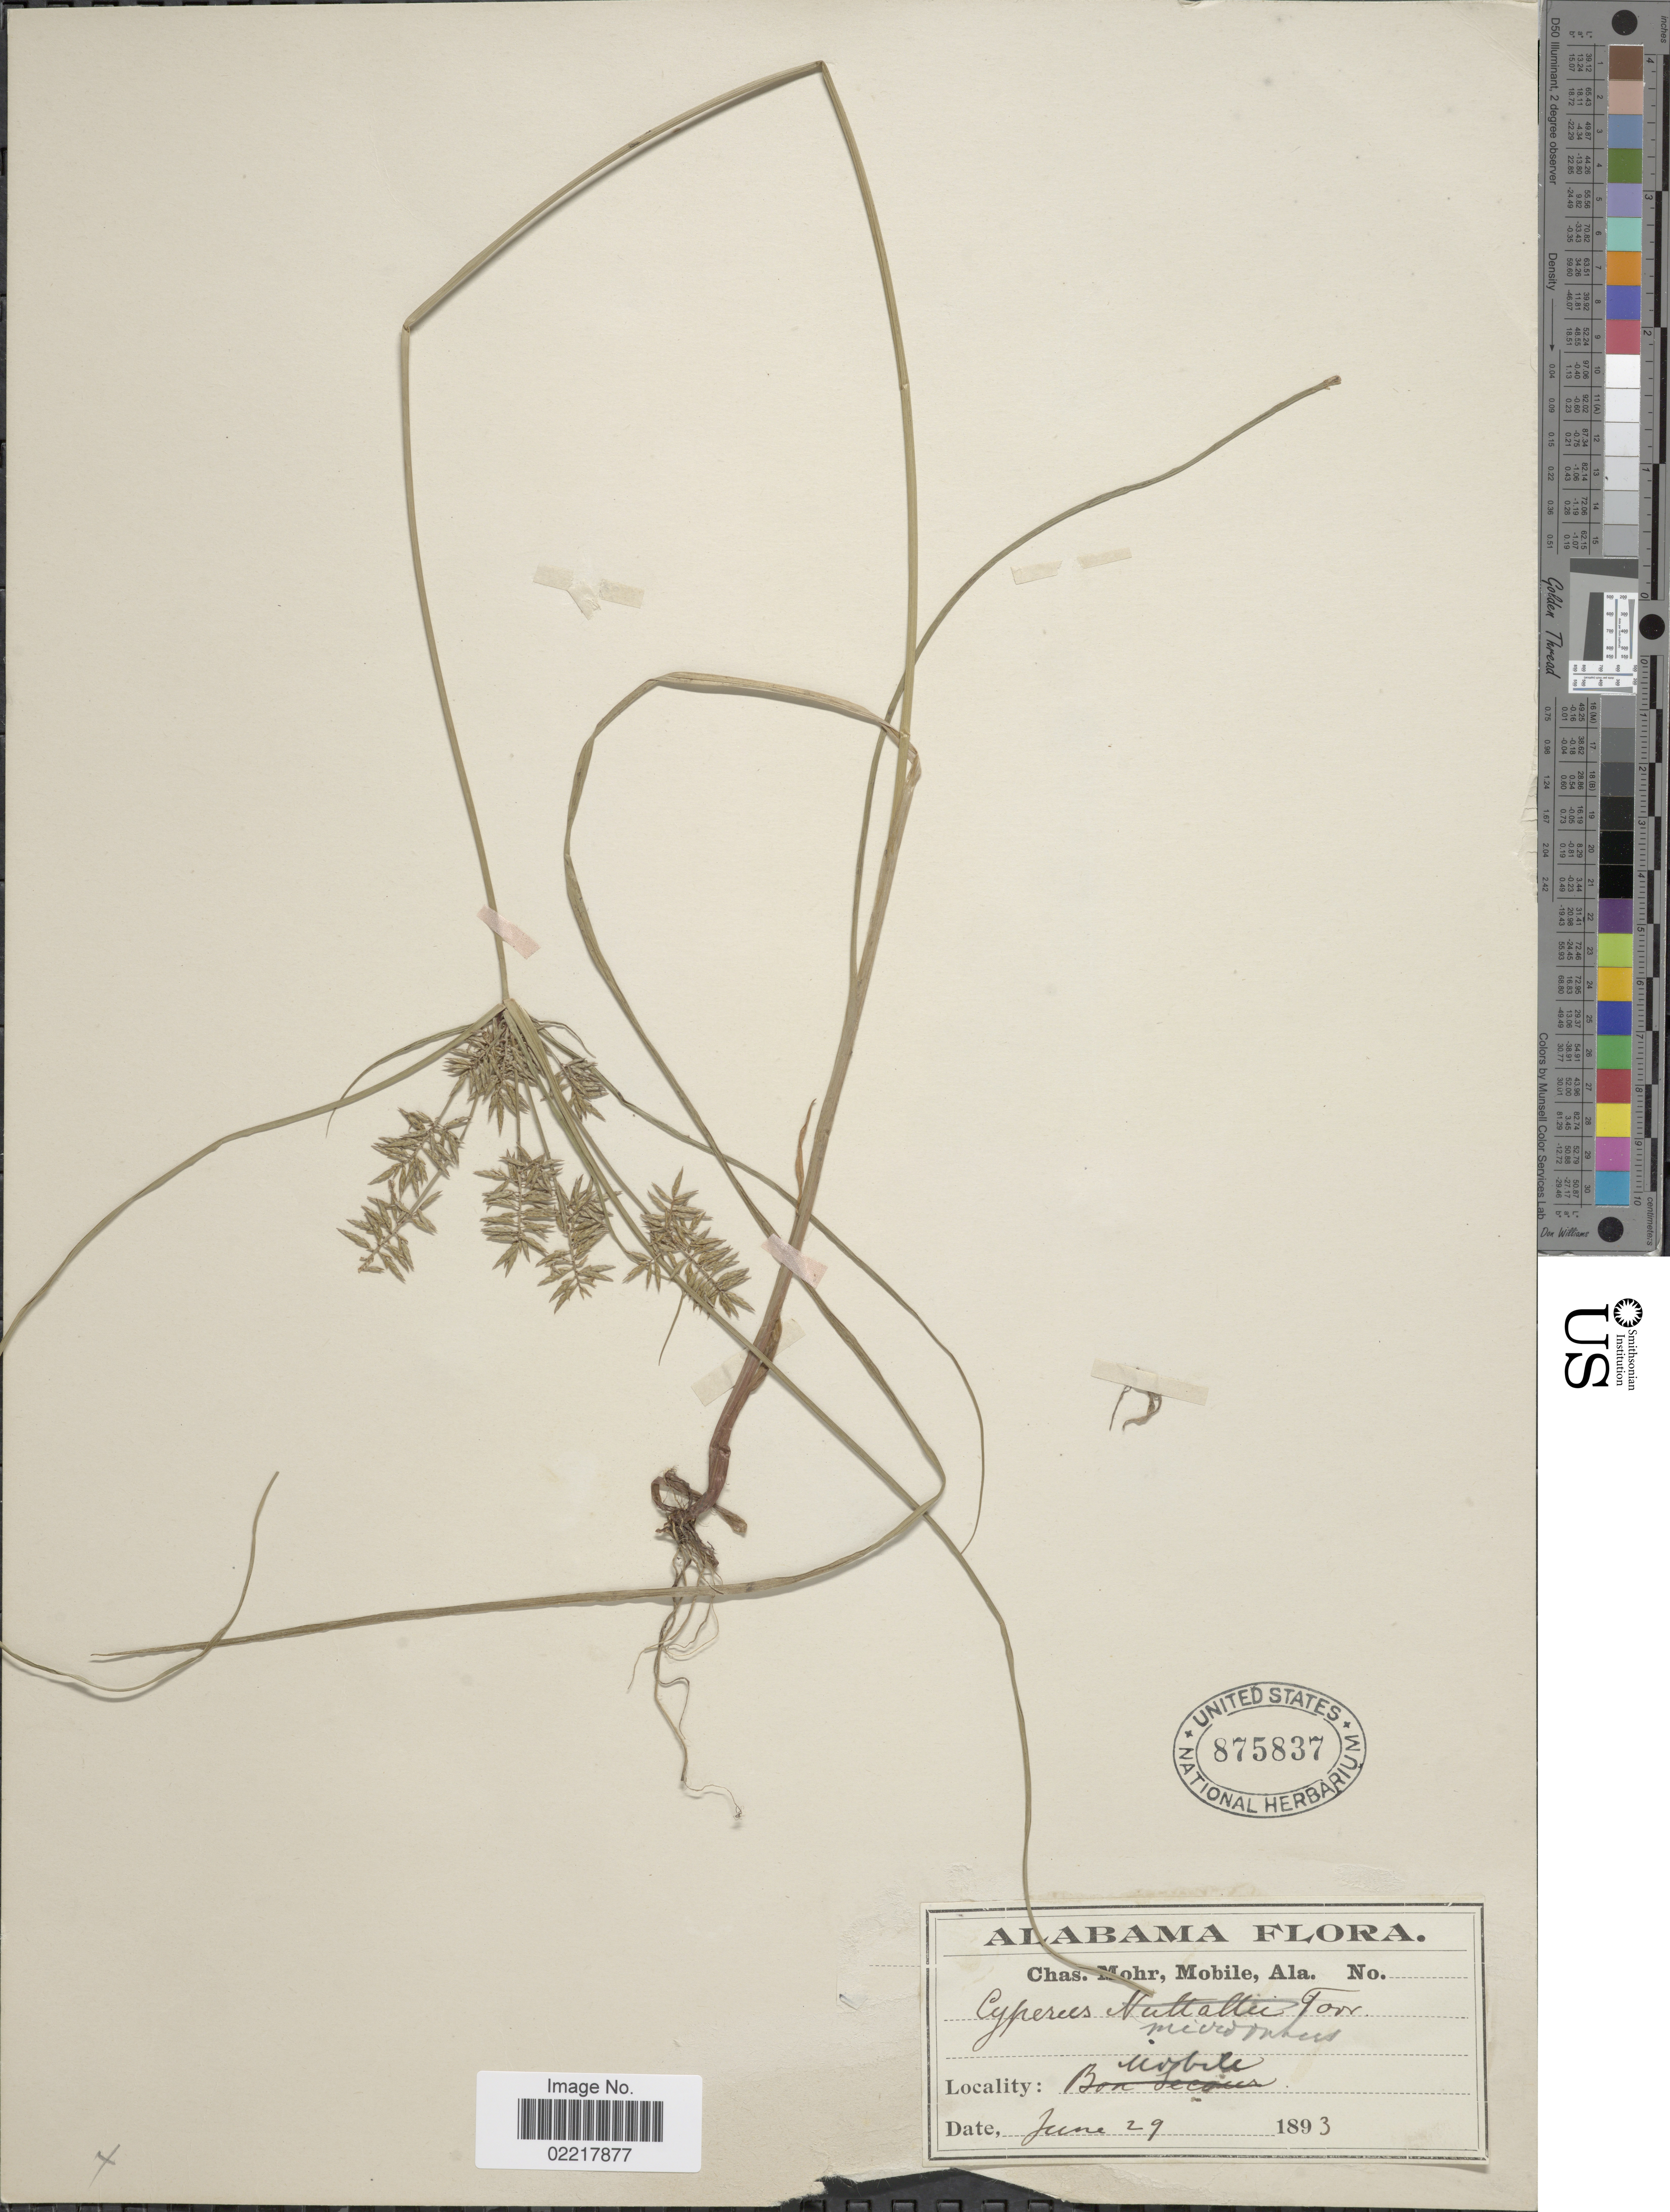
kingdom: Plantae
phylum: Tracheophyta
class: Liliopsida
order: Poales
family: Cyperaceae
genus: Cyperus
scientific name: Cyperus polystachyos var. texensis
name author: (Torr.) Fernald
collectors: C. T. Mohr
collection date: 1893-06-29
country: United States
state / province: Alabama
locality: Mobile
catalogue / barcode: US 875837